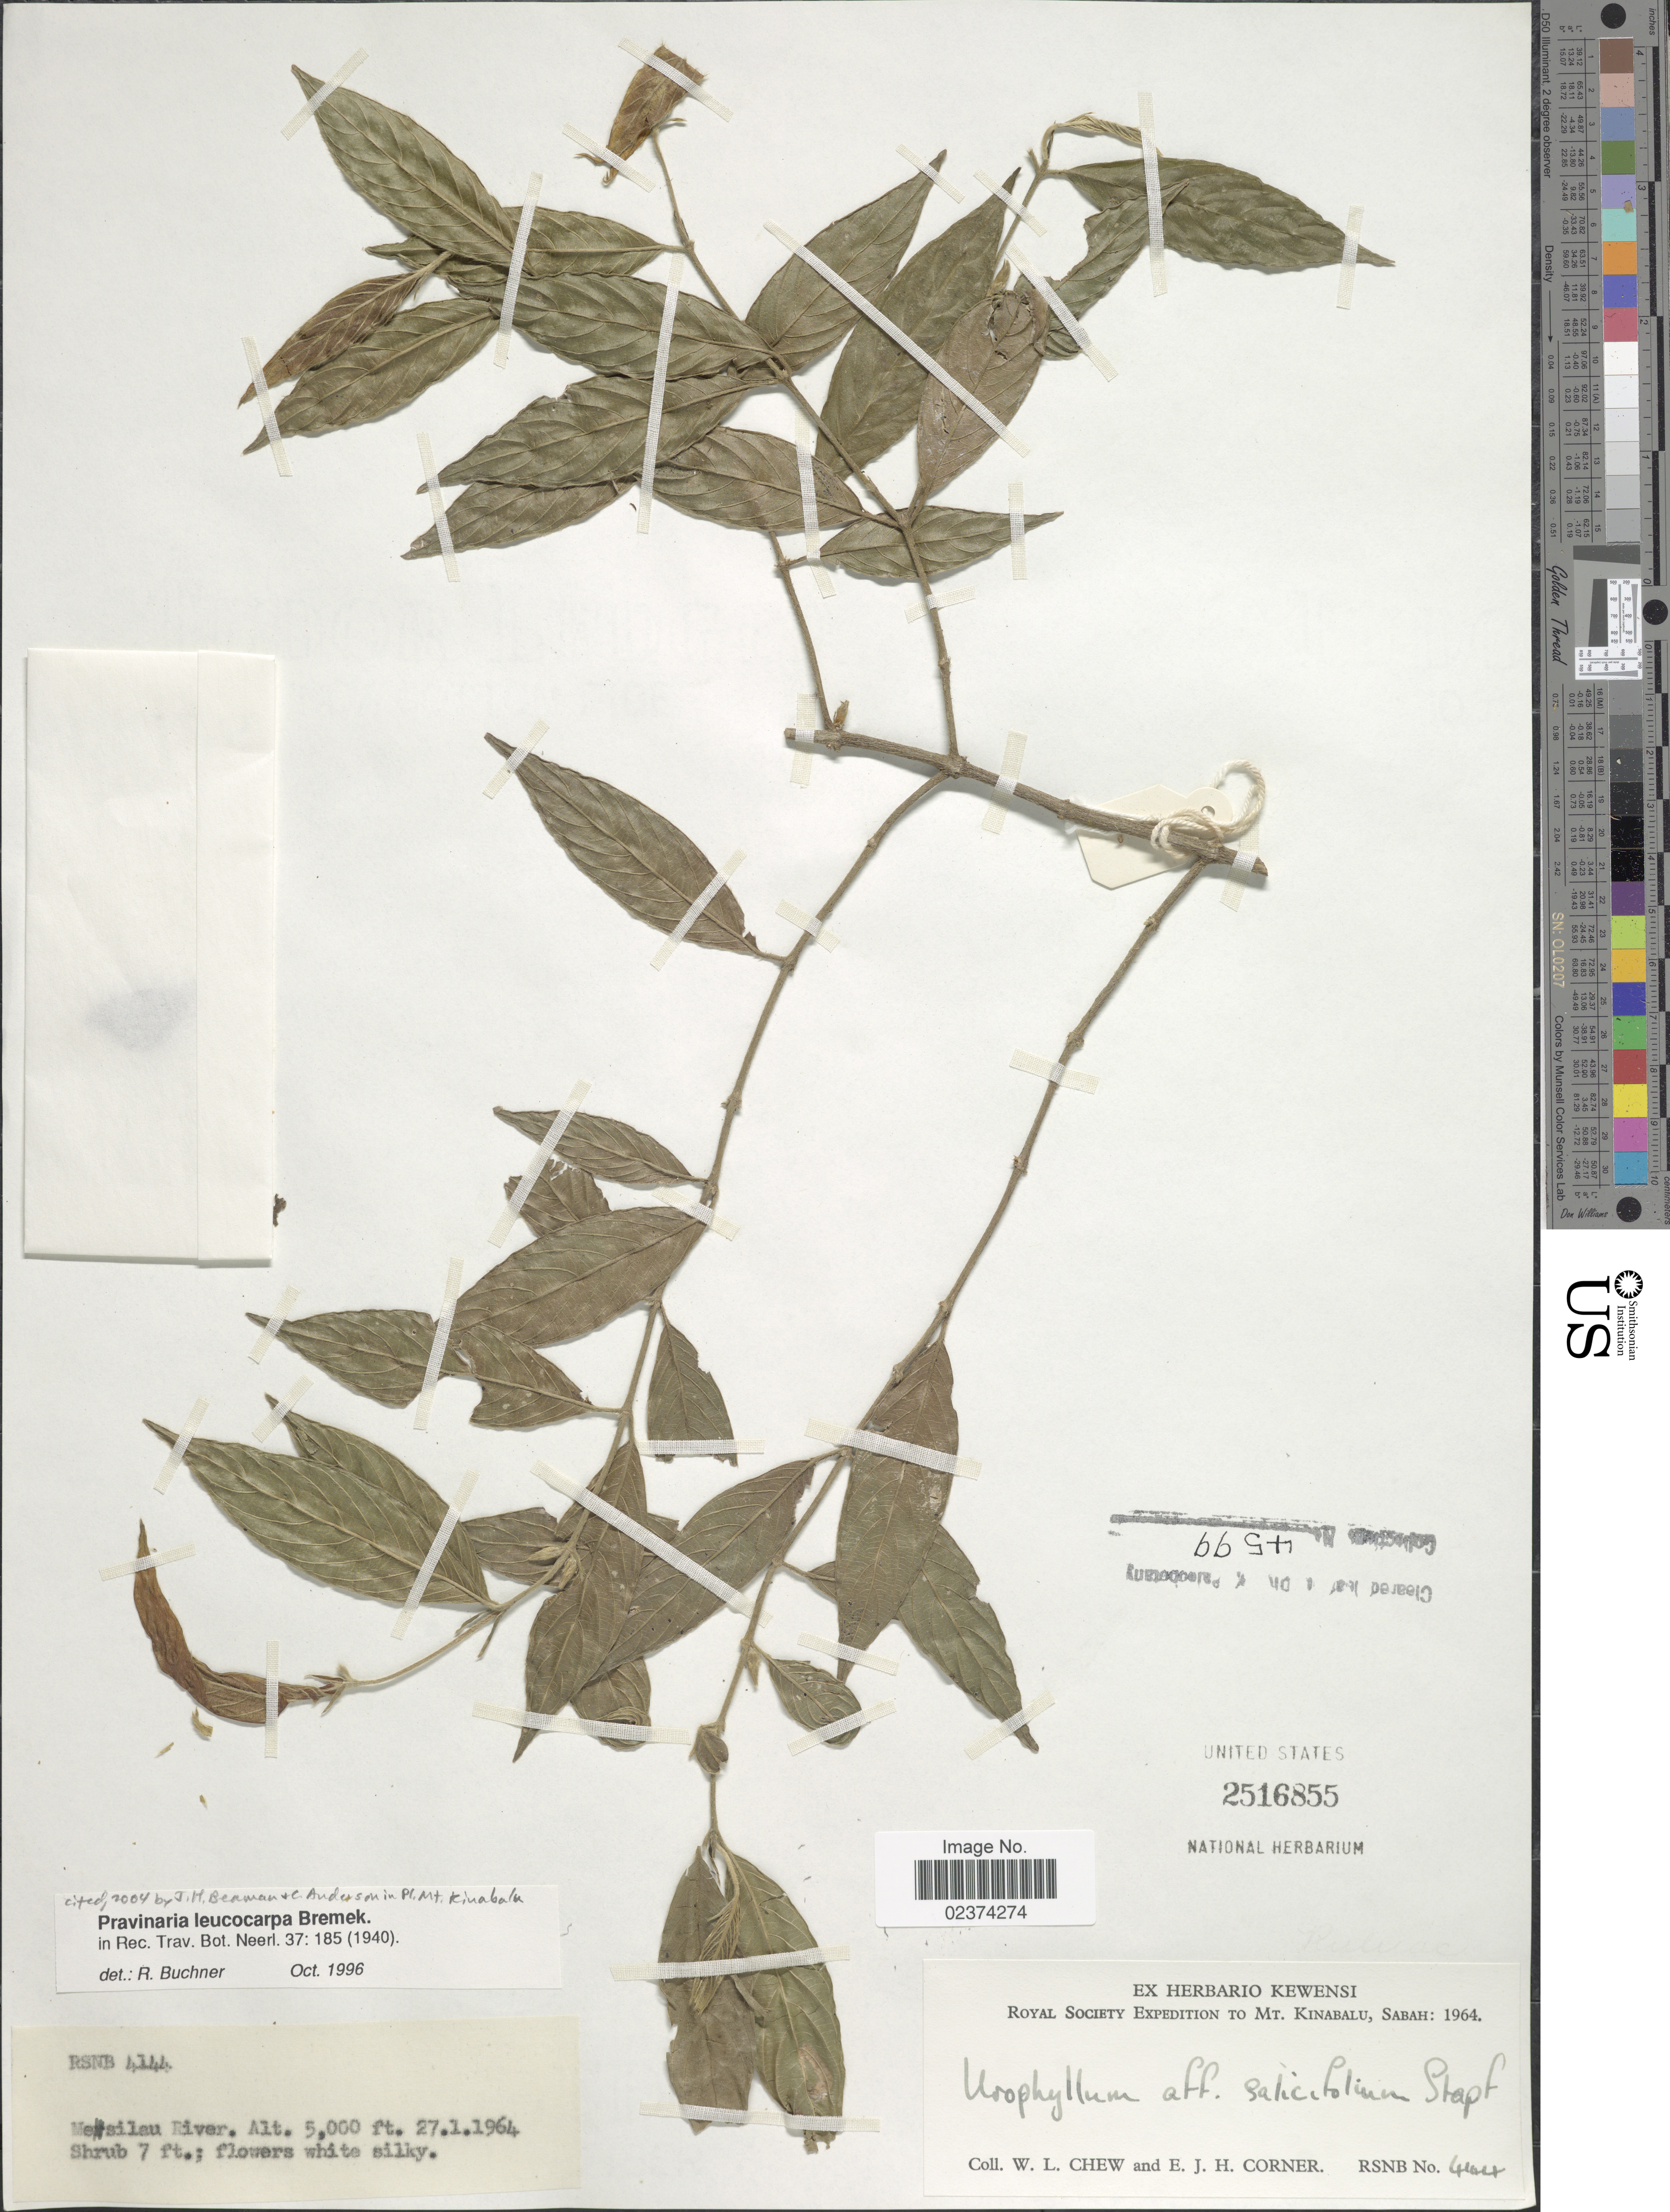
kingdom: Plantae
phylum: Tracheophyta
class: Magnoliopsida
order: Gentianales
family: Rubiaceae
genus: Pravinaria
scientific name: Pravinaria leucocarpa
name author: Bremek.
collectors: W. Chew & E. Corner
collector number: RSNB4144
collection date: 1964-01-27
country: Malaysia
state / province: Sabah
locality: Mesilau River. Mt. Kinabalu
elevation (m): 1524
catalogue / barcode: US 2516855